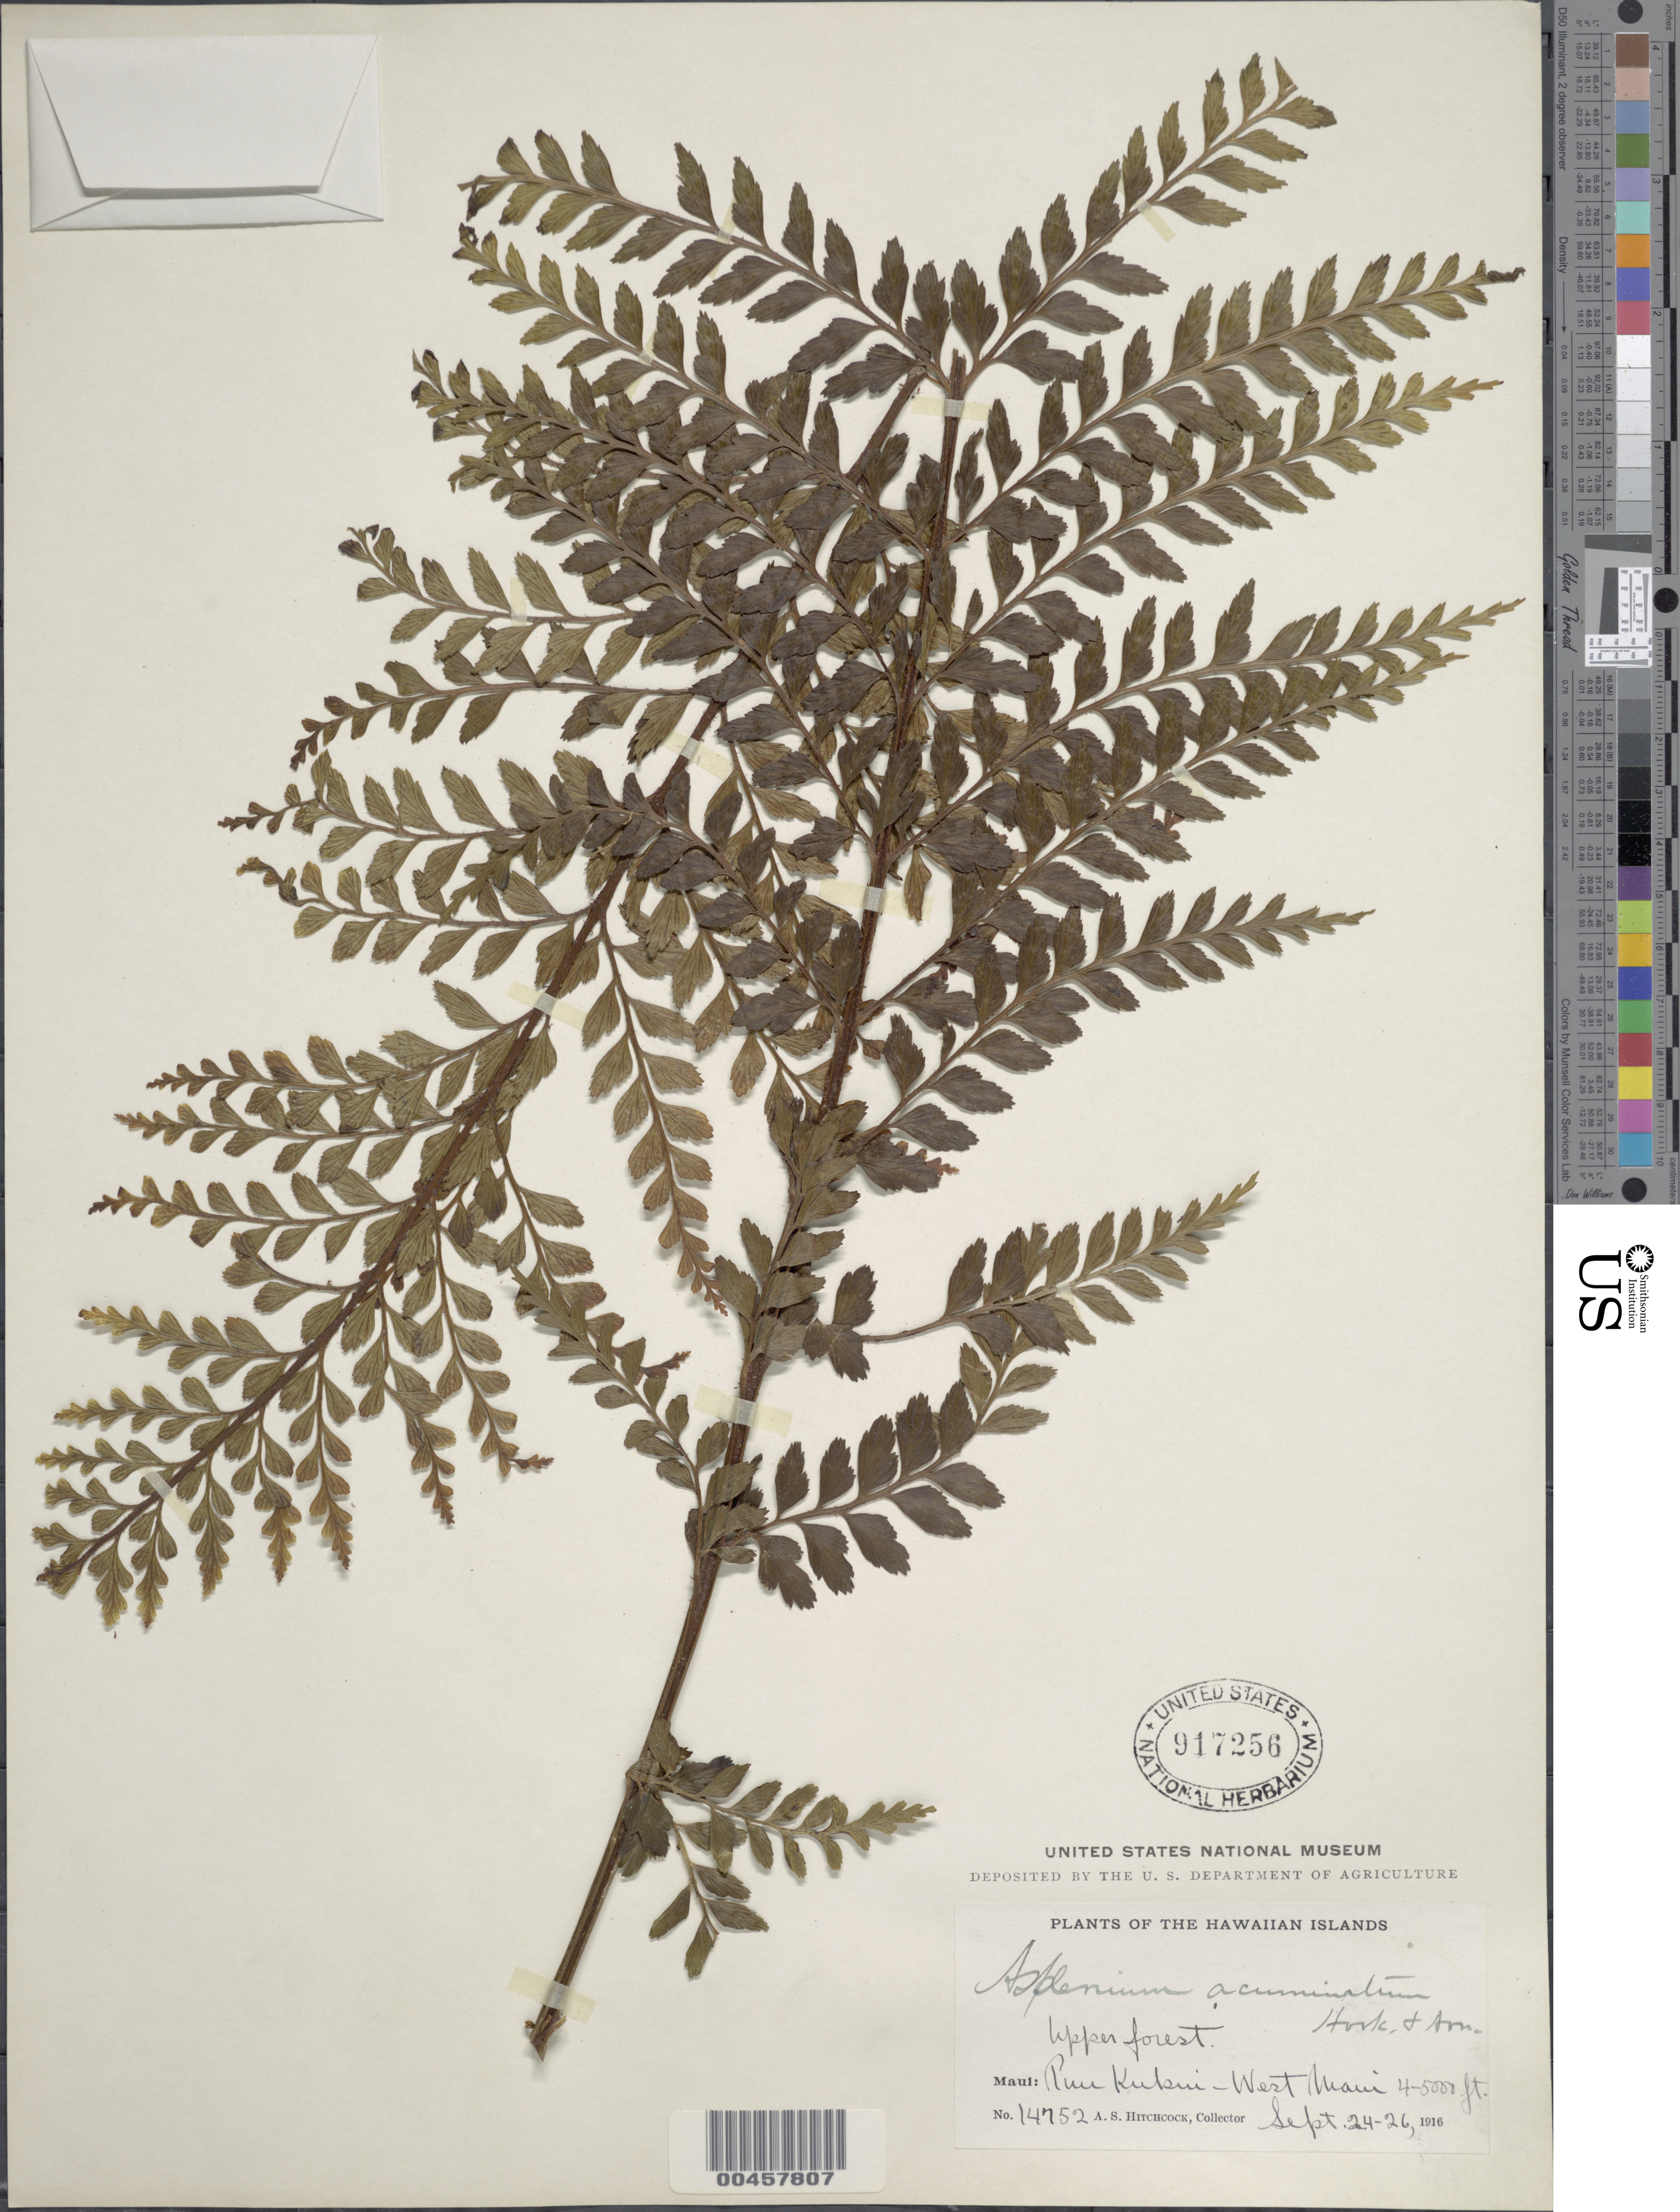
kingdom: Plantae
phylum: Tracheophyta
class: Polypodiopsida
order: Polypodiales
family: Aspleniaceae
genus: Asplenium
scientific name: Asplenium acuminatum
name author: Hook. & Arn.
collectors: A. S. Hitchcock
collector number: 14752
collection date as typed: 24 Sep 1916 to 26 Sep 1916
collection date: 1916-09-24/1916-09-26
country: United States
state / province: Hawaii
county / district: Maui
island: Maui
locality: Maui: Puu Kukui - West Maui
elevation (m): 1219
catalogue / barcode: US 917256